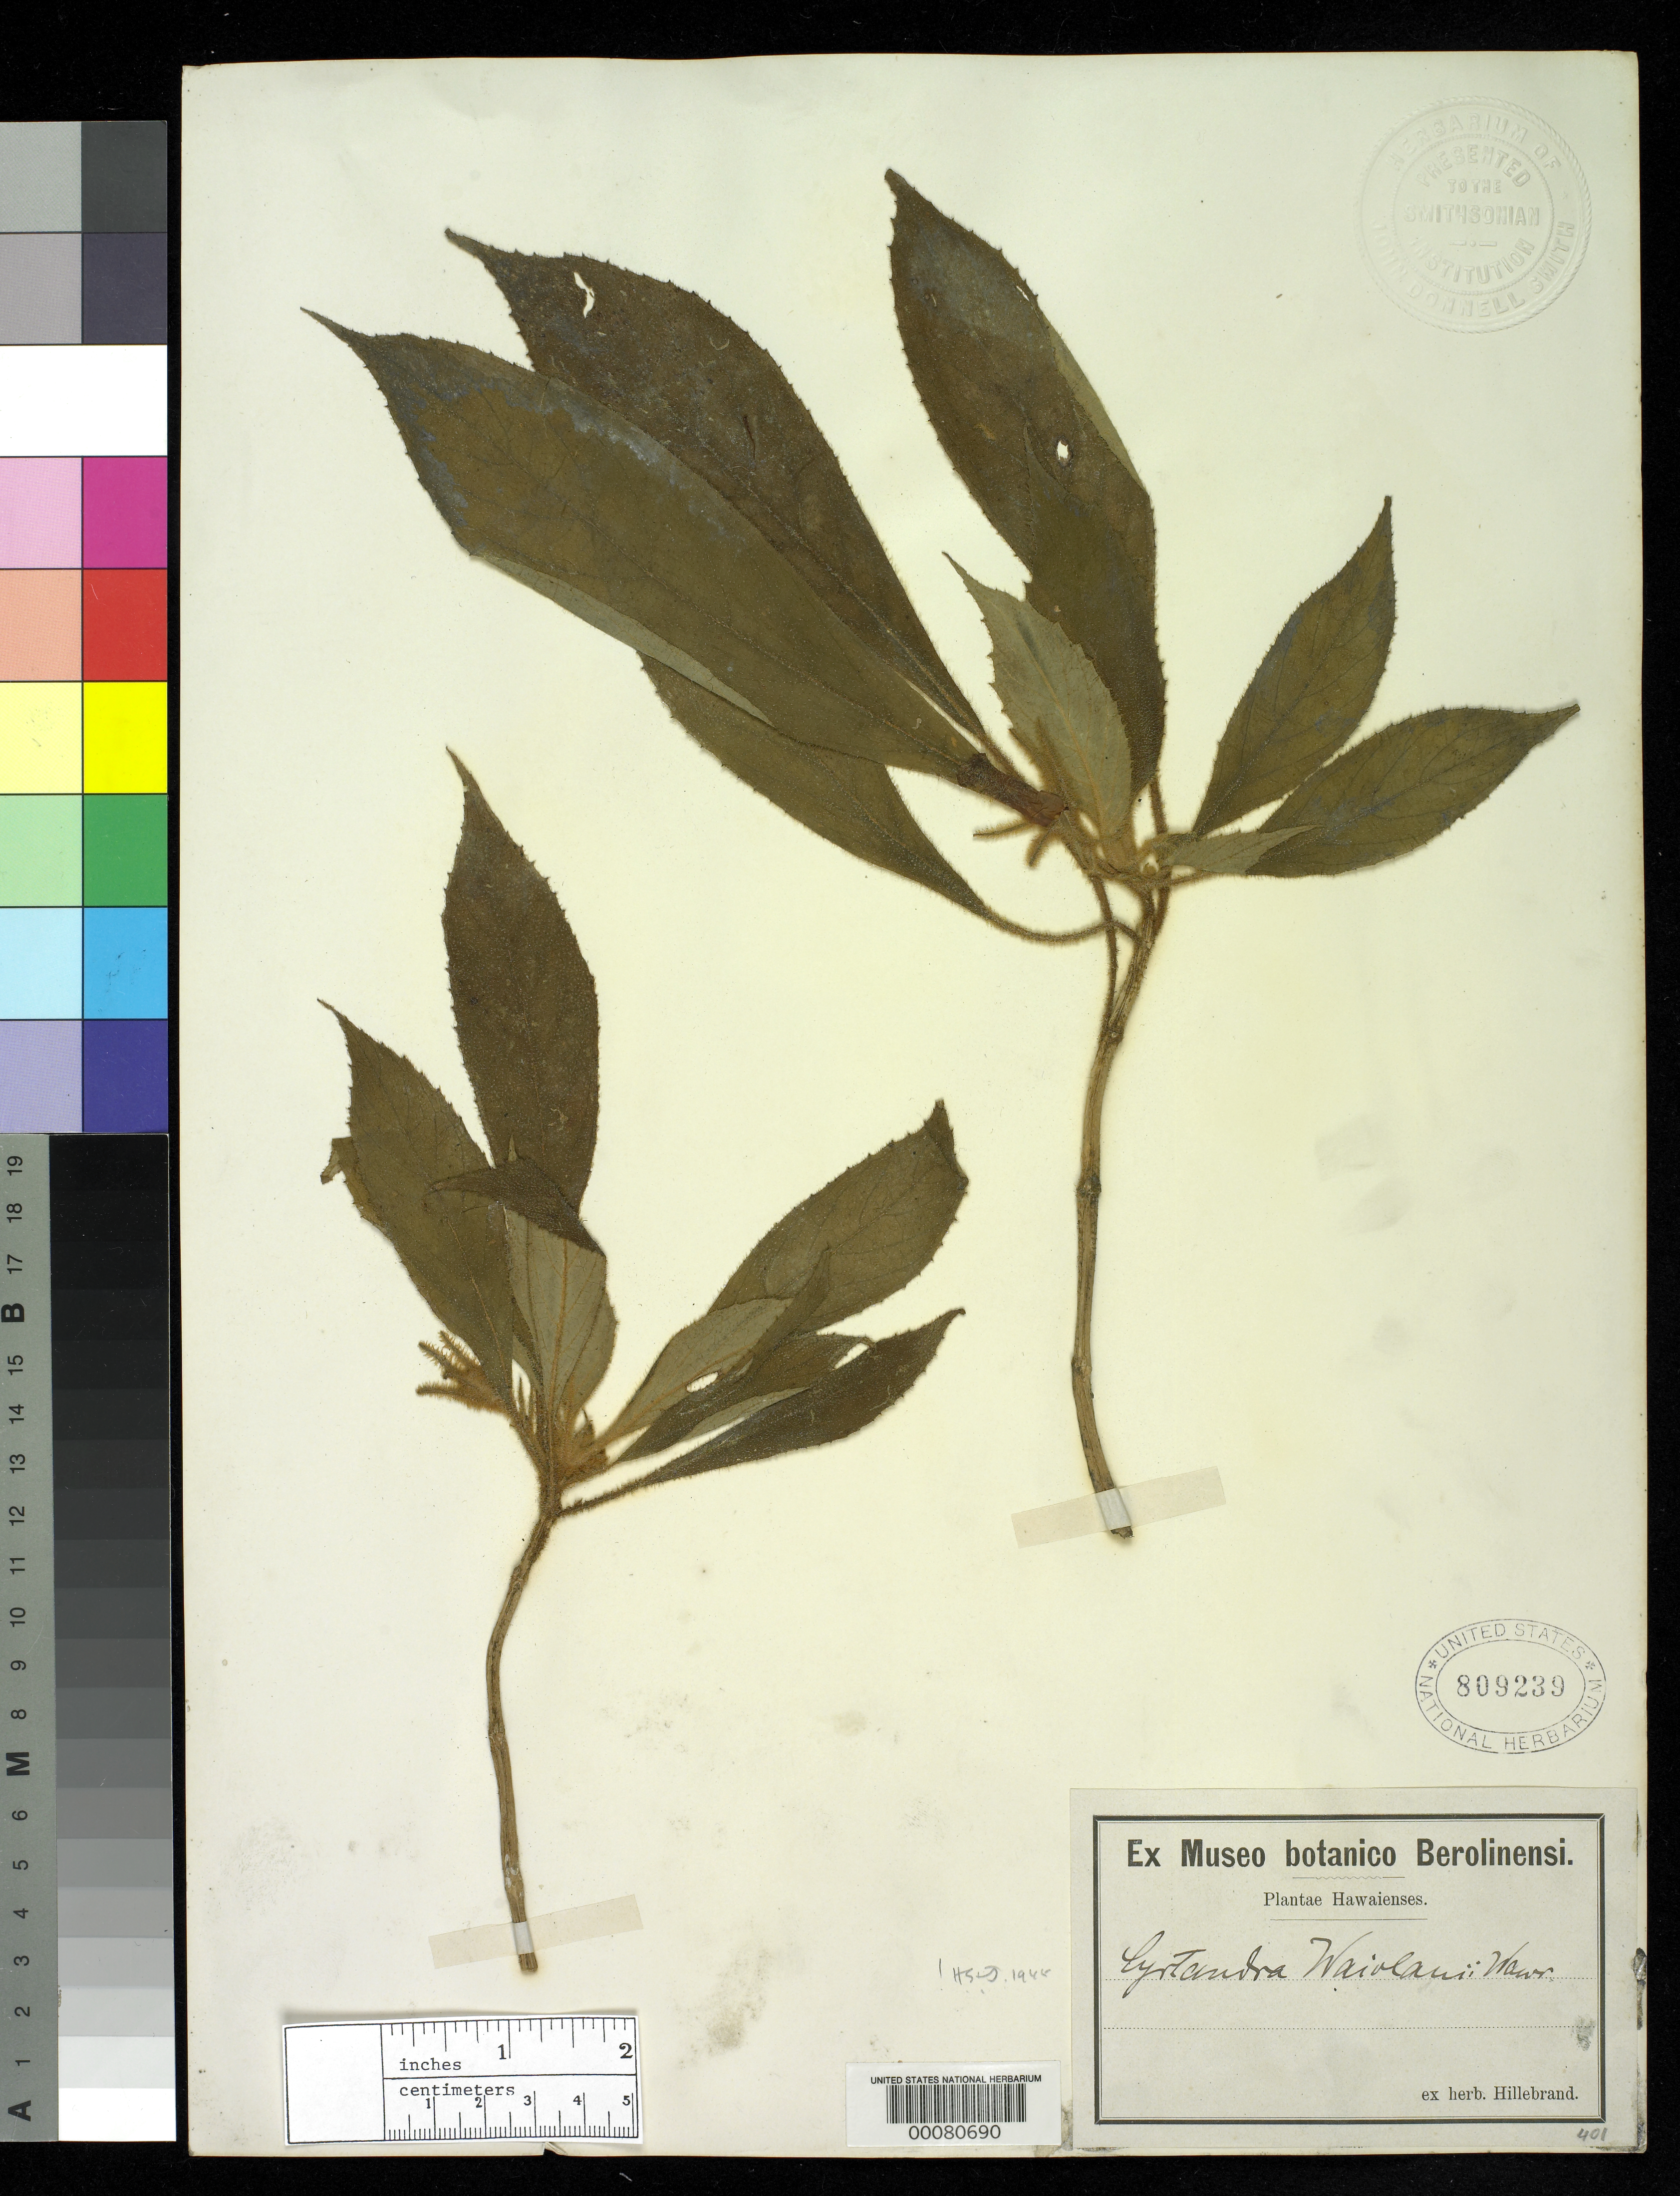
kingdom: Plantae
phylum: Tracheophyta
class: Magnoliopsida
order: Lamiales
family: Gesneriaceae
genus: Cyrtandra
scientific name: Cyrtandra waiolani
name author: Wawra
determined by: St. John, H.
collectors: W. Hillebrand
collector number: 401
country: United States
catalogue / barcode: US 809239